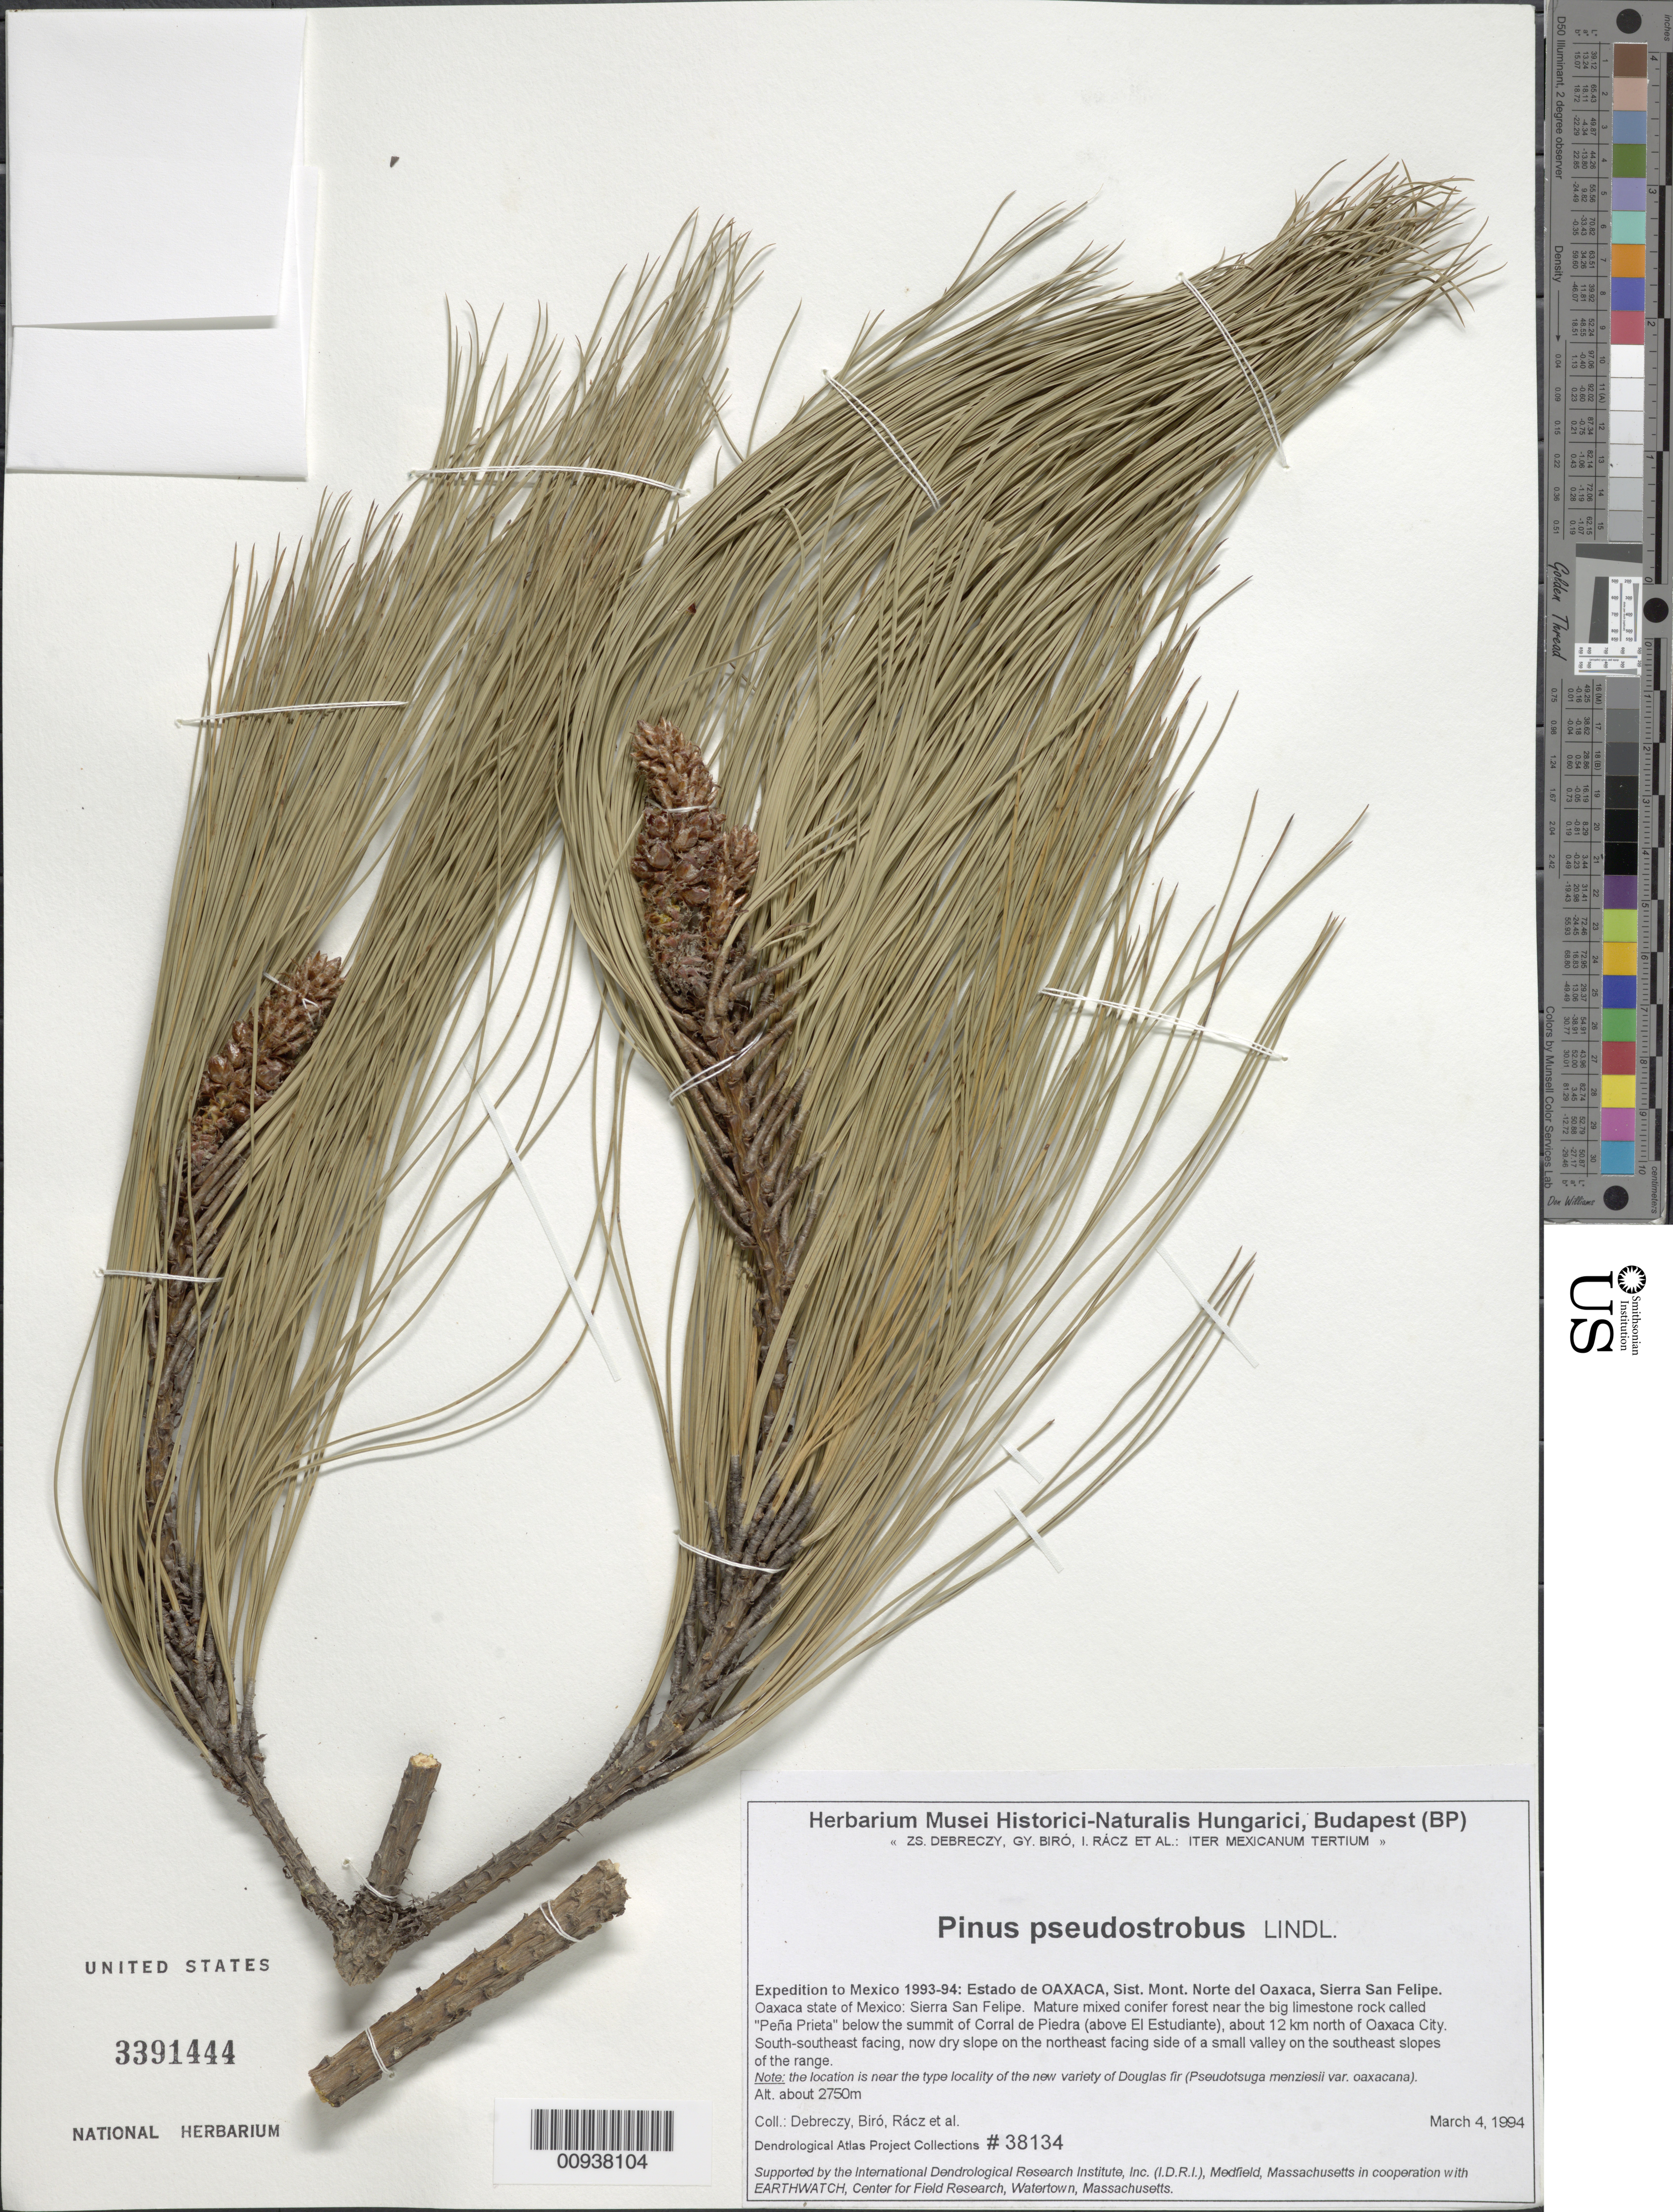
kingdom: Plantae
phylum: Tracheophyta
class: Pinopsida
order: Pinales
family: Pinaceae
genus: Pinus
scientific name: Pinus pseudostrobus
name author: Lindl.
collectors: Z. Debreczy, G. Biro, I. Rácz & et al.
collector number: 38134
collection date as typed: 04 Mar 1994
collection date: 1994-03-04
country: Mexico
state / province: Oaxaca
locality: Sierra San Felipe. Near the big limestone rock called "Peña Prieta" below the summit of Corral de Piedra (above El Estudiante), about 12 km north of Oaxaca City. Sistema Montañoso del Norte de Oaxaca.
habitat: Mature mixed conifer forest. South-southeast facing, now dry slope on the northeast facing side of a small valley on the southeast slopes of range.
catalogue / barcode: US 3391444